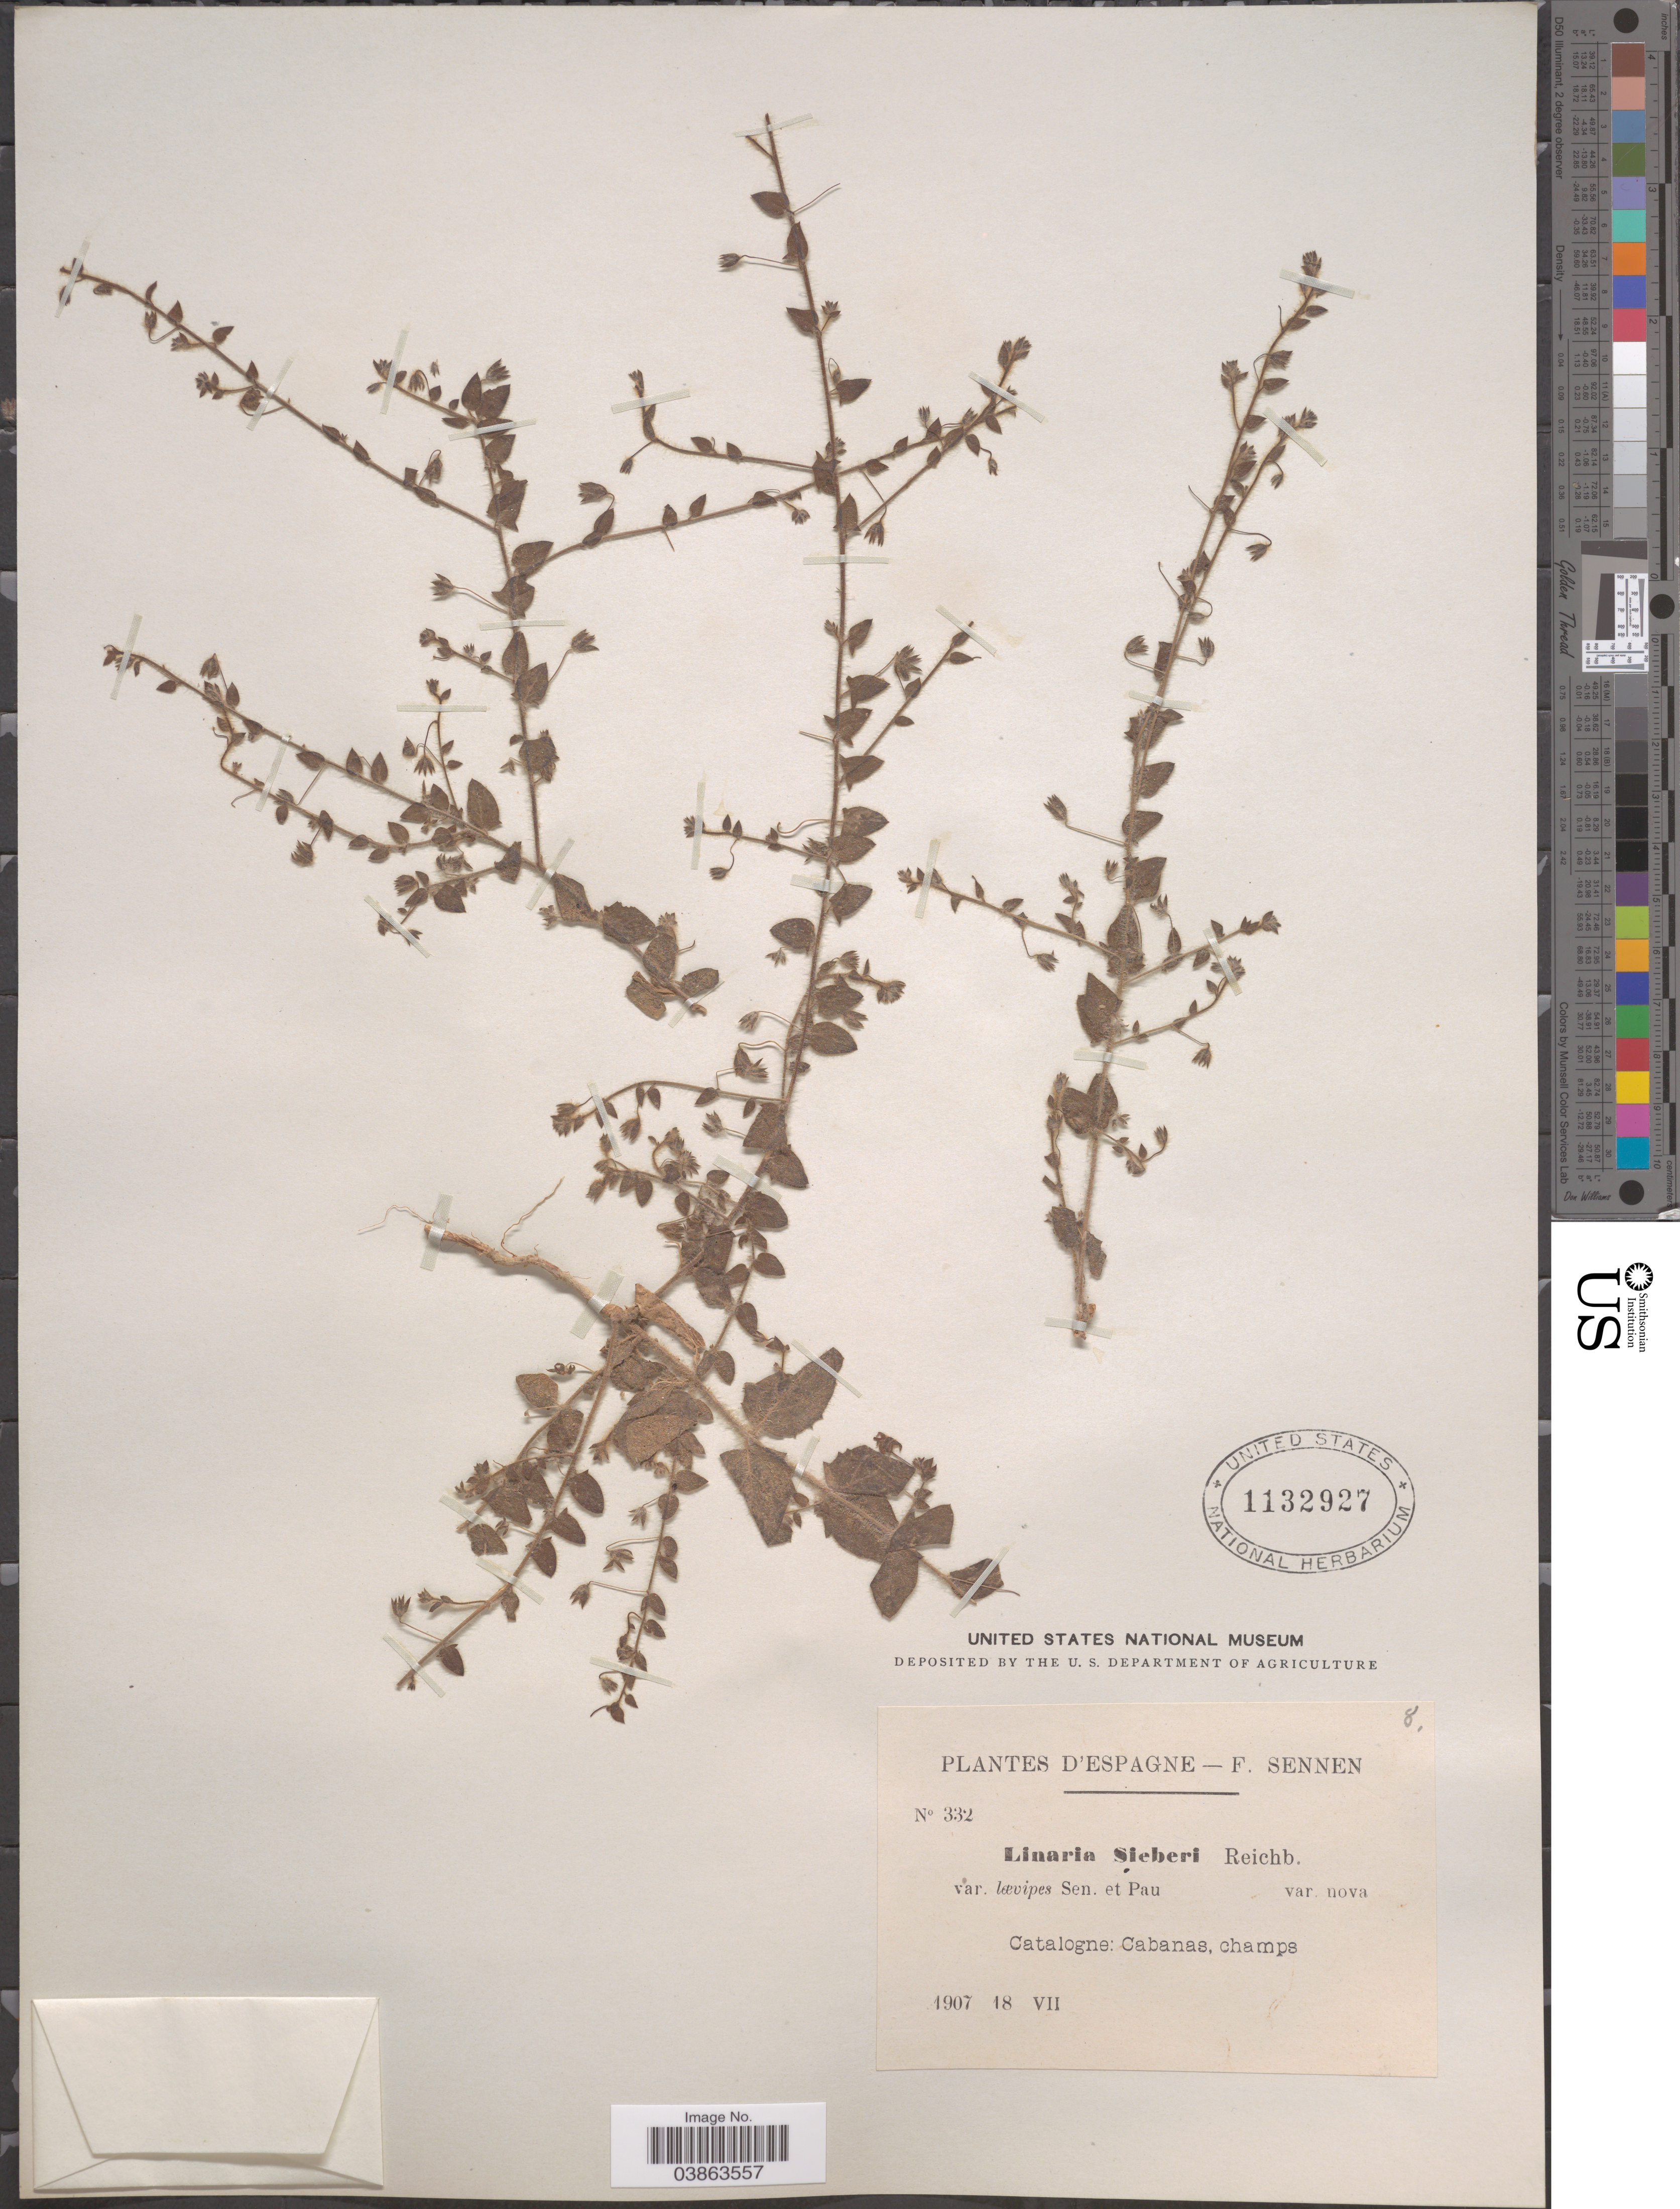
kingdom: Plantae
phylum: Tracheophyta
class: Magnoliopsida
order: Lamiales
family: Plantaginaceae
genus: Linaria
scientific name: Linaria sp.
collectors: E. Sennen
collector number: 332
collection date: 1907-07-18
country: Spain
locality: Catalogne: Cabanas, champs.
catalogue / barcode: US 1132927